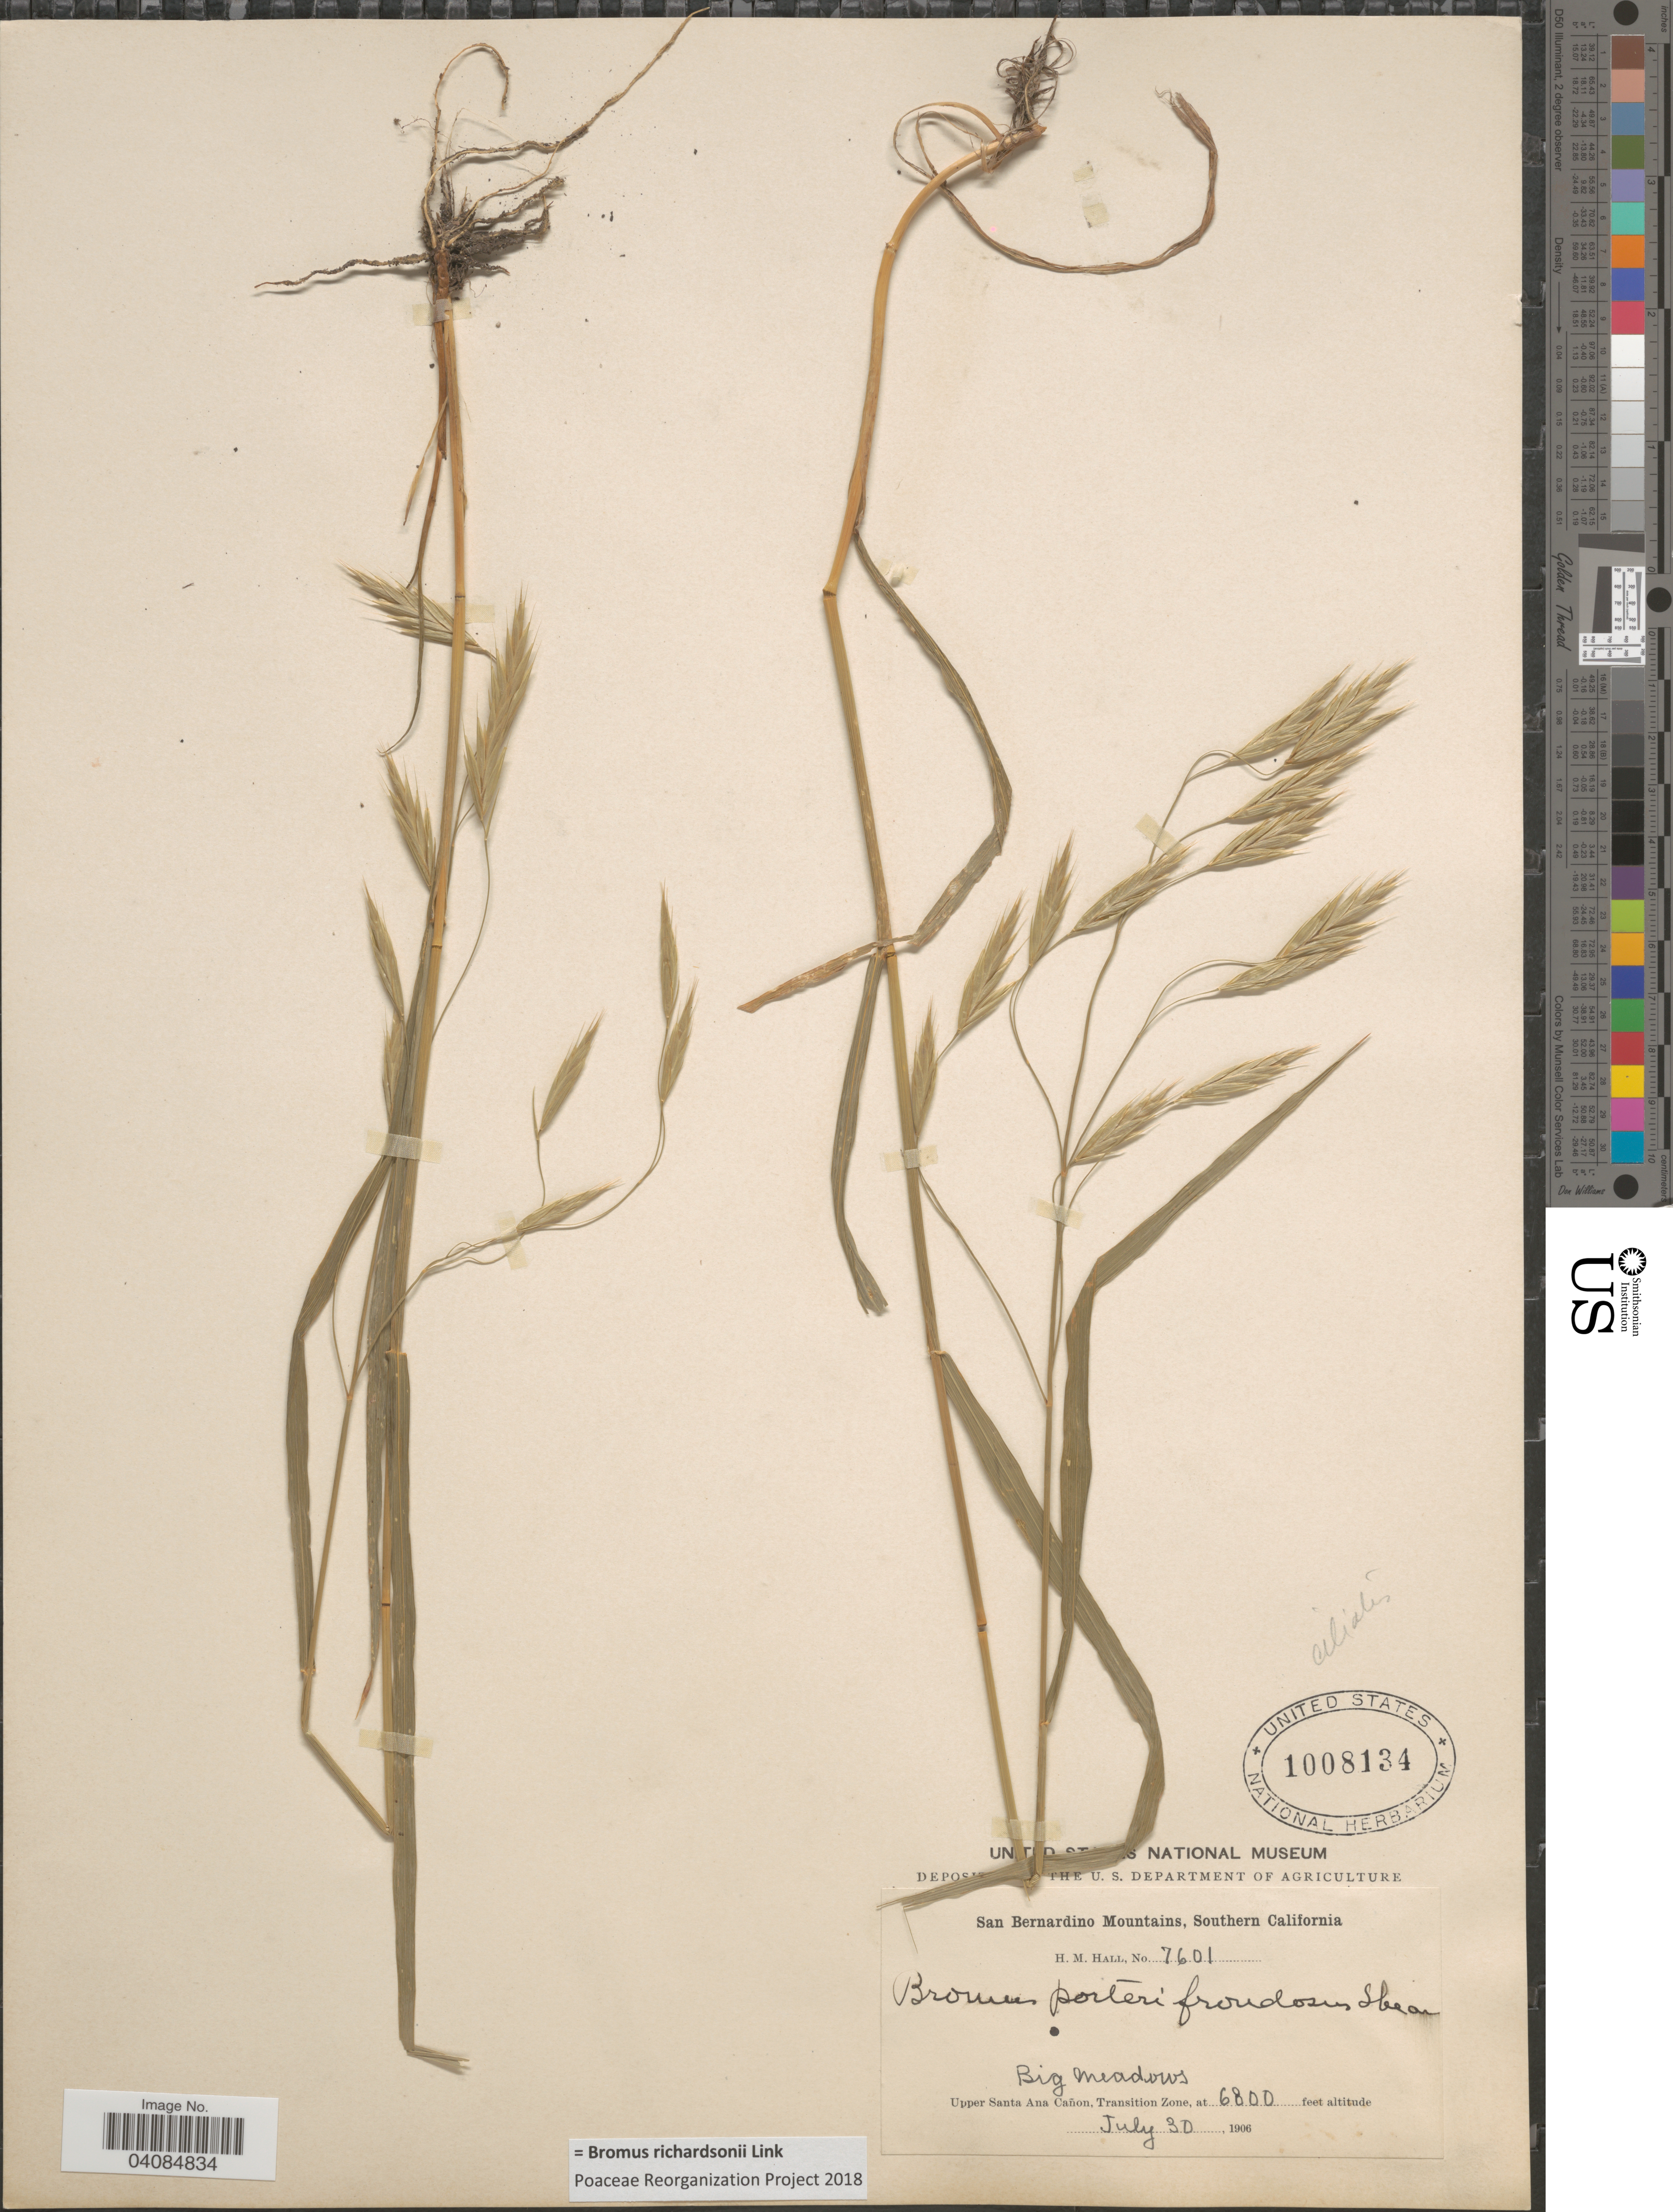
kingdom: Plantae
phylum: Tracheophyta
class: Liliopsida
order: Poales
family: Poaceae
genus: Bromus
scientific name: Bromus richardsonii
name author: Link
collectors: H. M. Hall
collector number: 7601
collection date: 1906-07-30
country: United States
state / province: California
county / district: San Bernardino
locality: San Bernardino Mountains, Southern California. Big meadows. Upper Santa Ana Cañon, Transition Zone.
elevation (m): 2073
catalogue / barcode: US 1008134